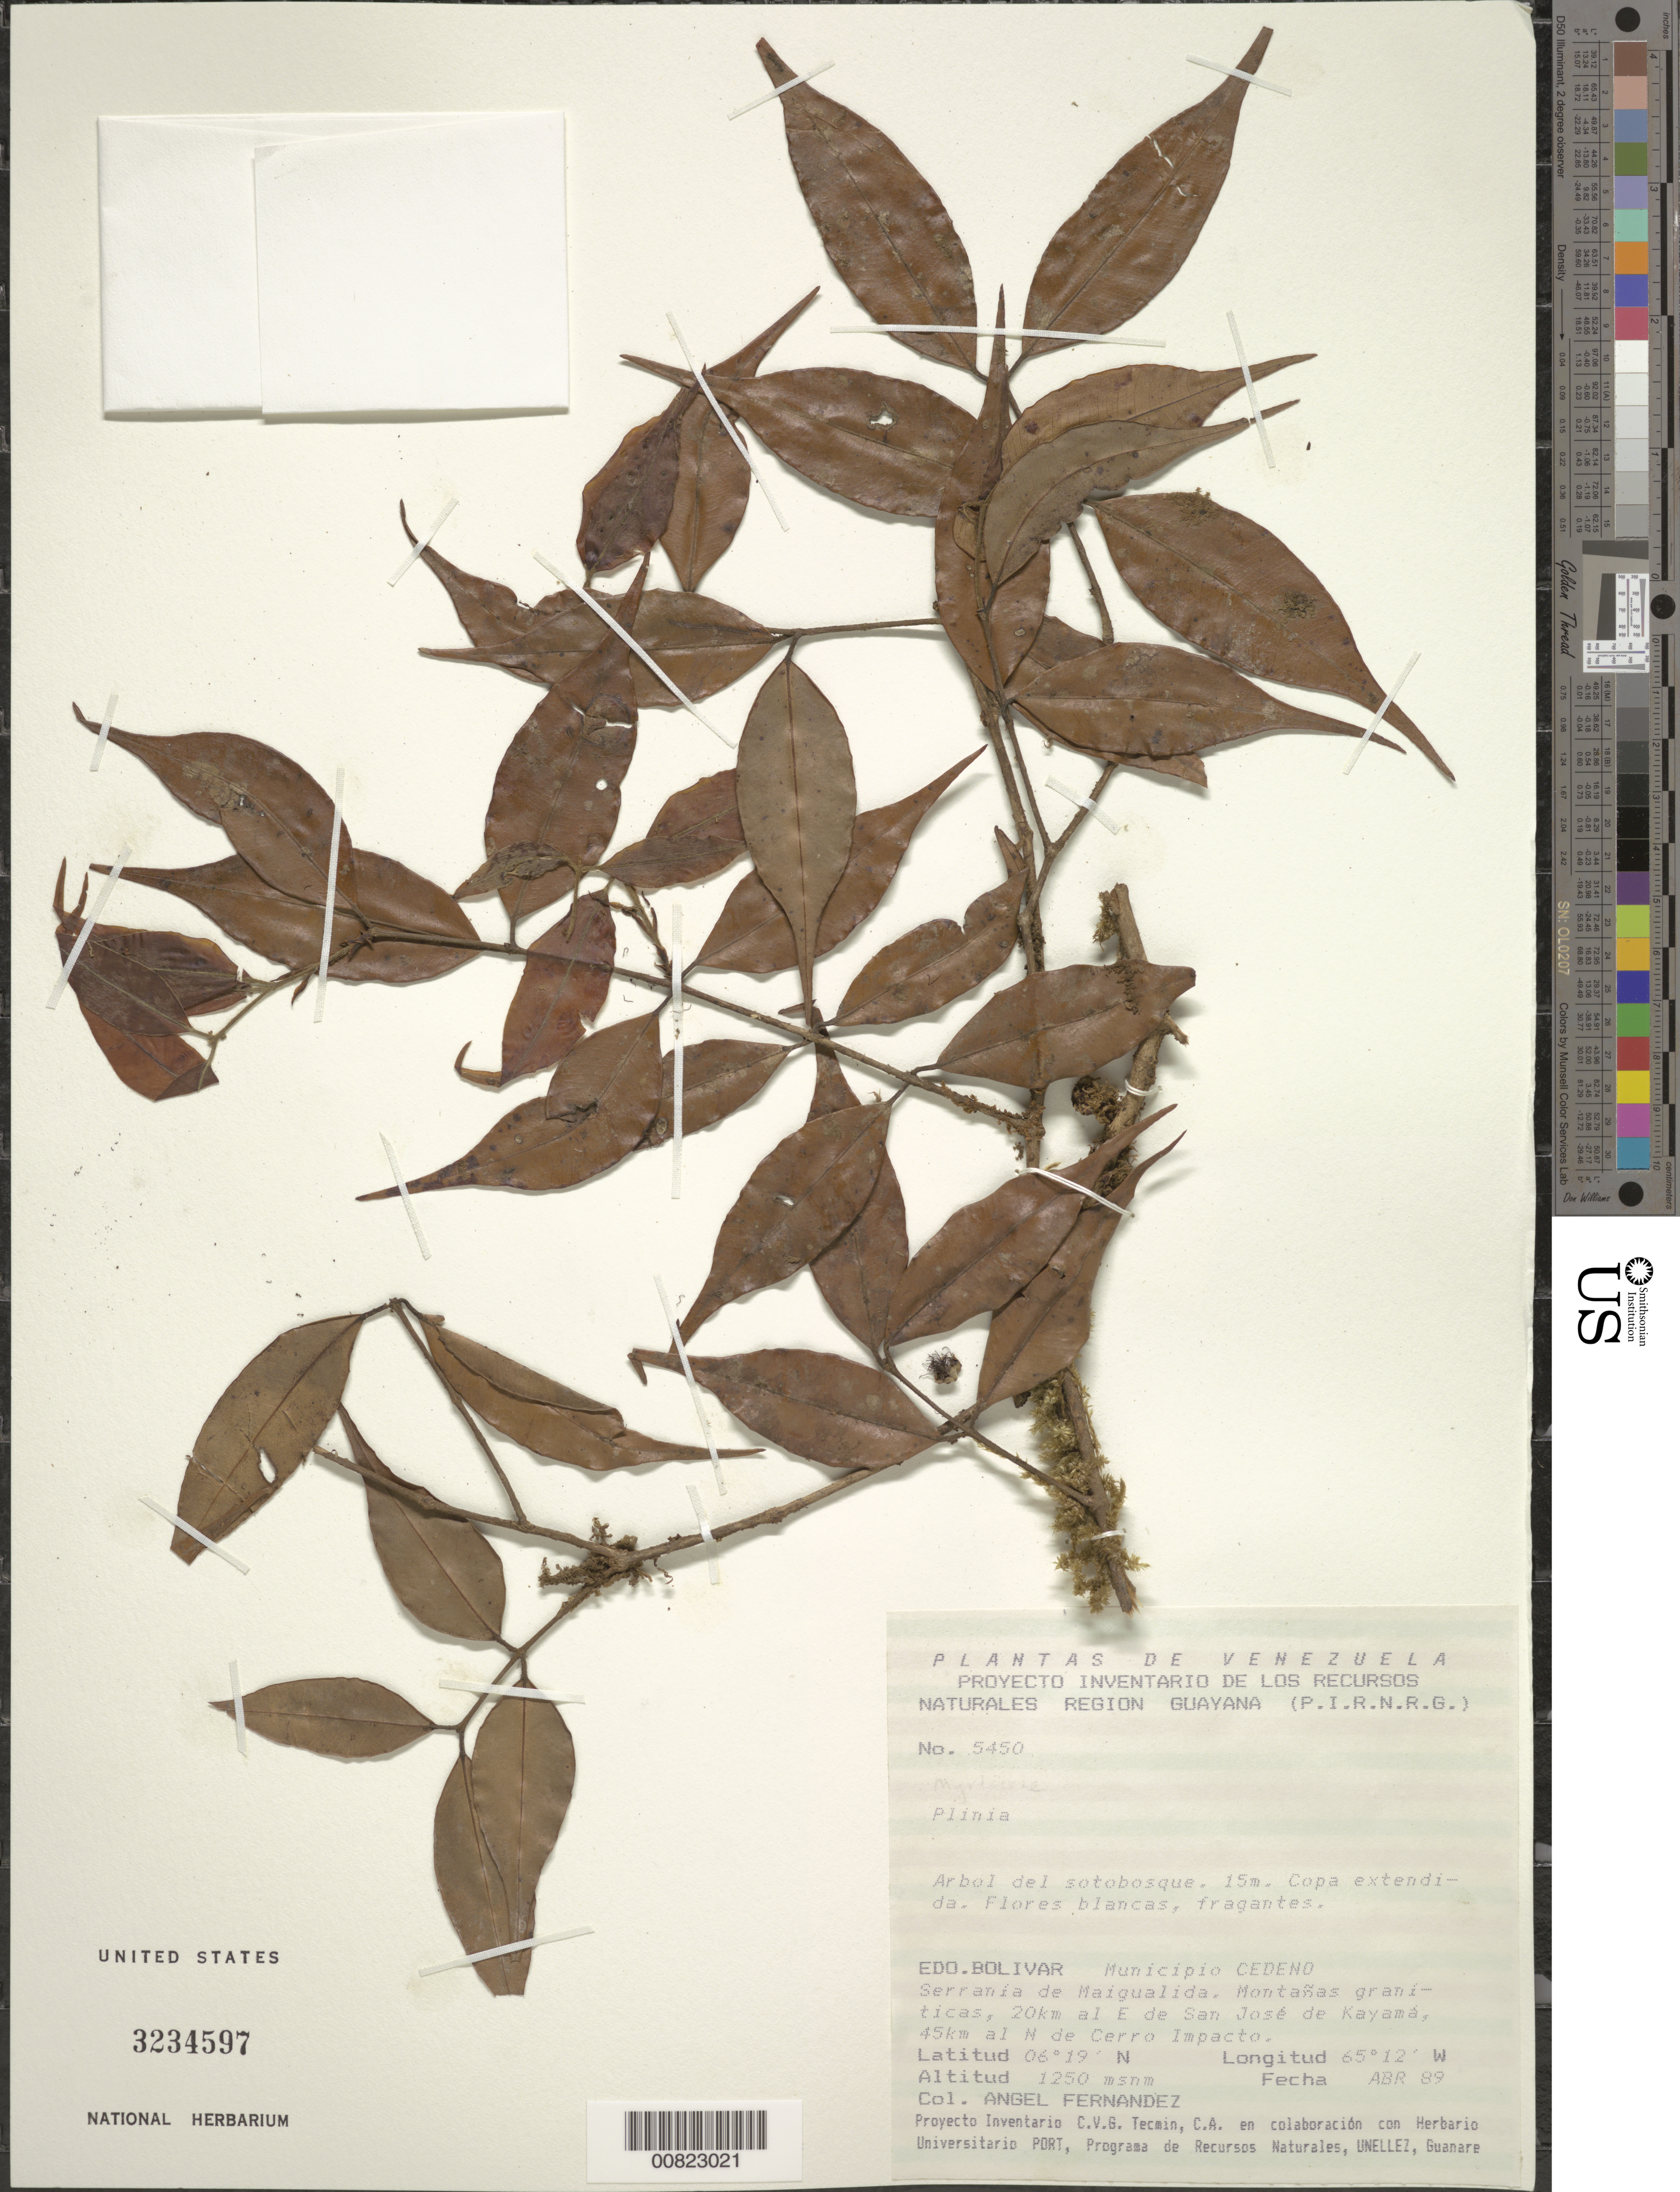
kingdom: Plantae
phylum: Tracheophyta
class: Magnoliopsida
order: Myrtales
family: Myrtaceae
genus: Plinia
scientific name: Plinia sp.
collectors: A. Fernández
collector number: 5450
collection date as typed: Apr-89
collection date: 1989-04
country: Venezuela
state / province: Bolívar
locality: Mun. Cedeño, Serrania de Maigualida, 20 km E de San José de Kayamá, 45 km N de Cerro Impacto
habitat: Granitic mountains; understory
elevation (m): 1250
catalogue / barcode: US 3234597